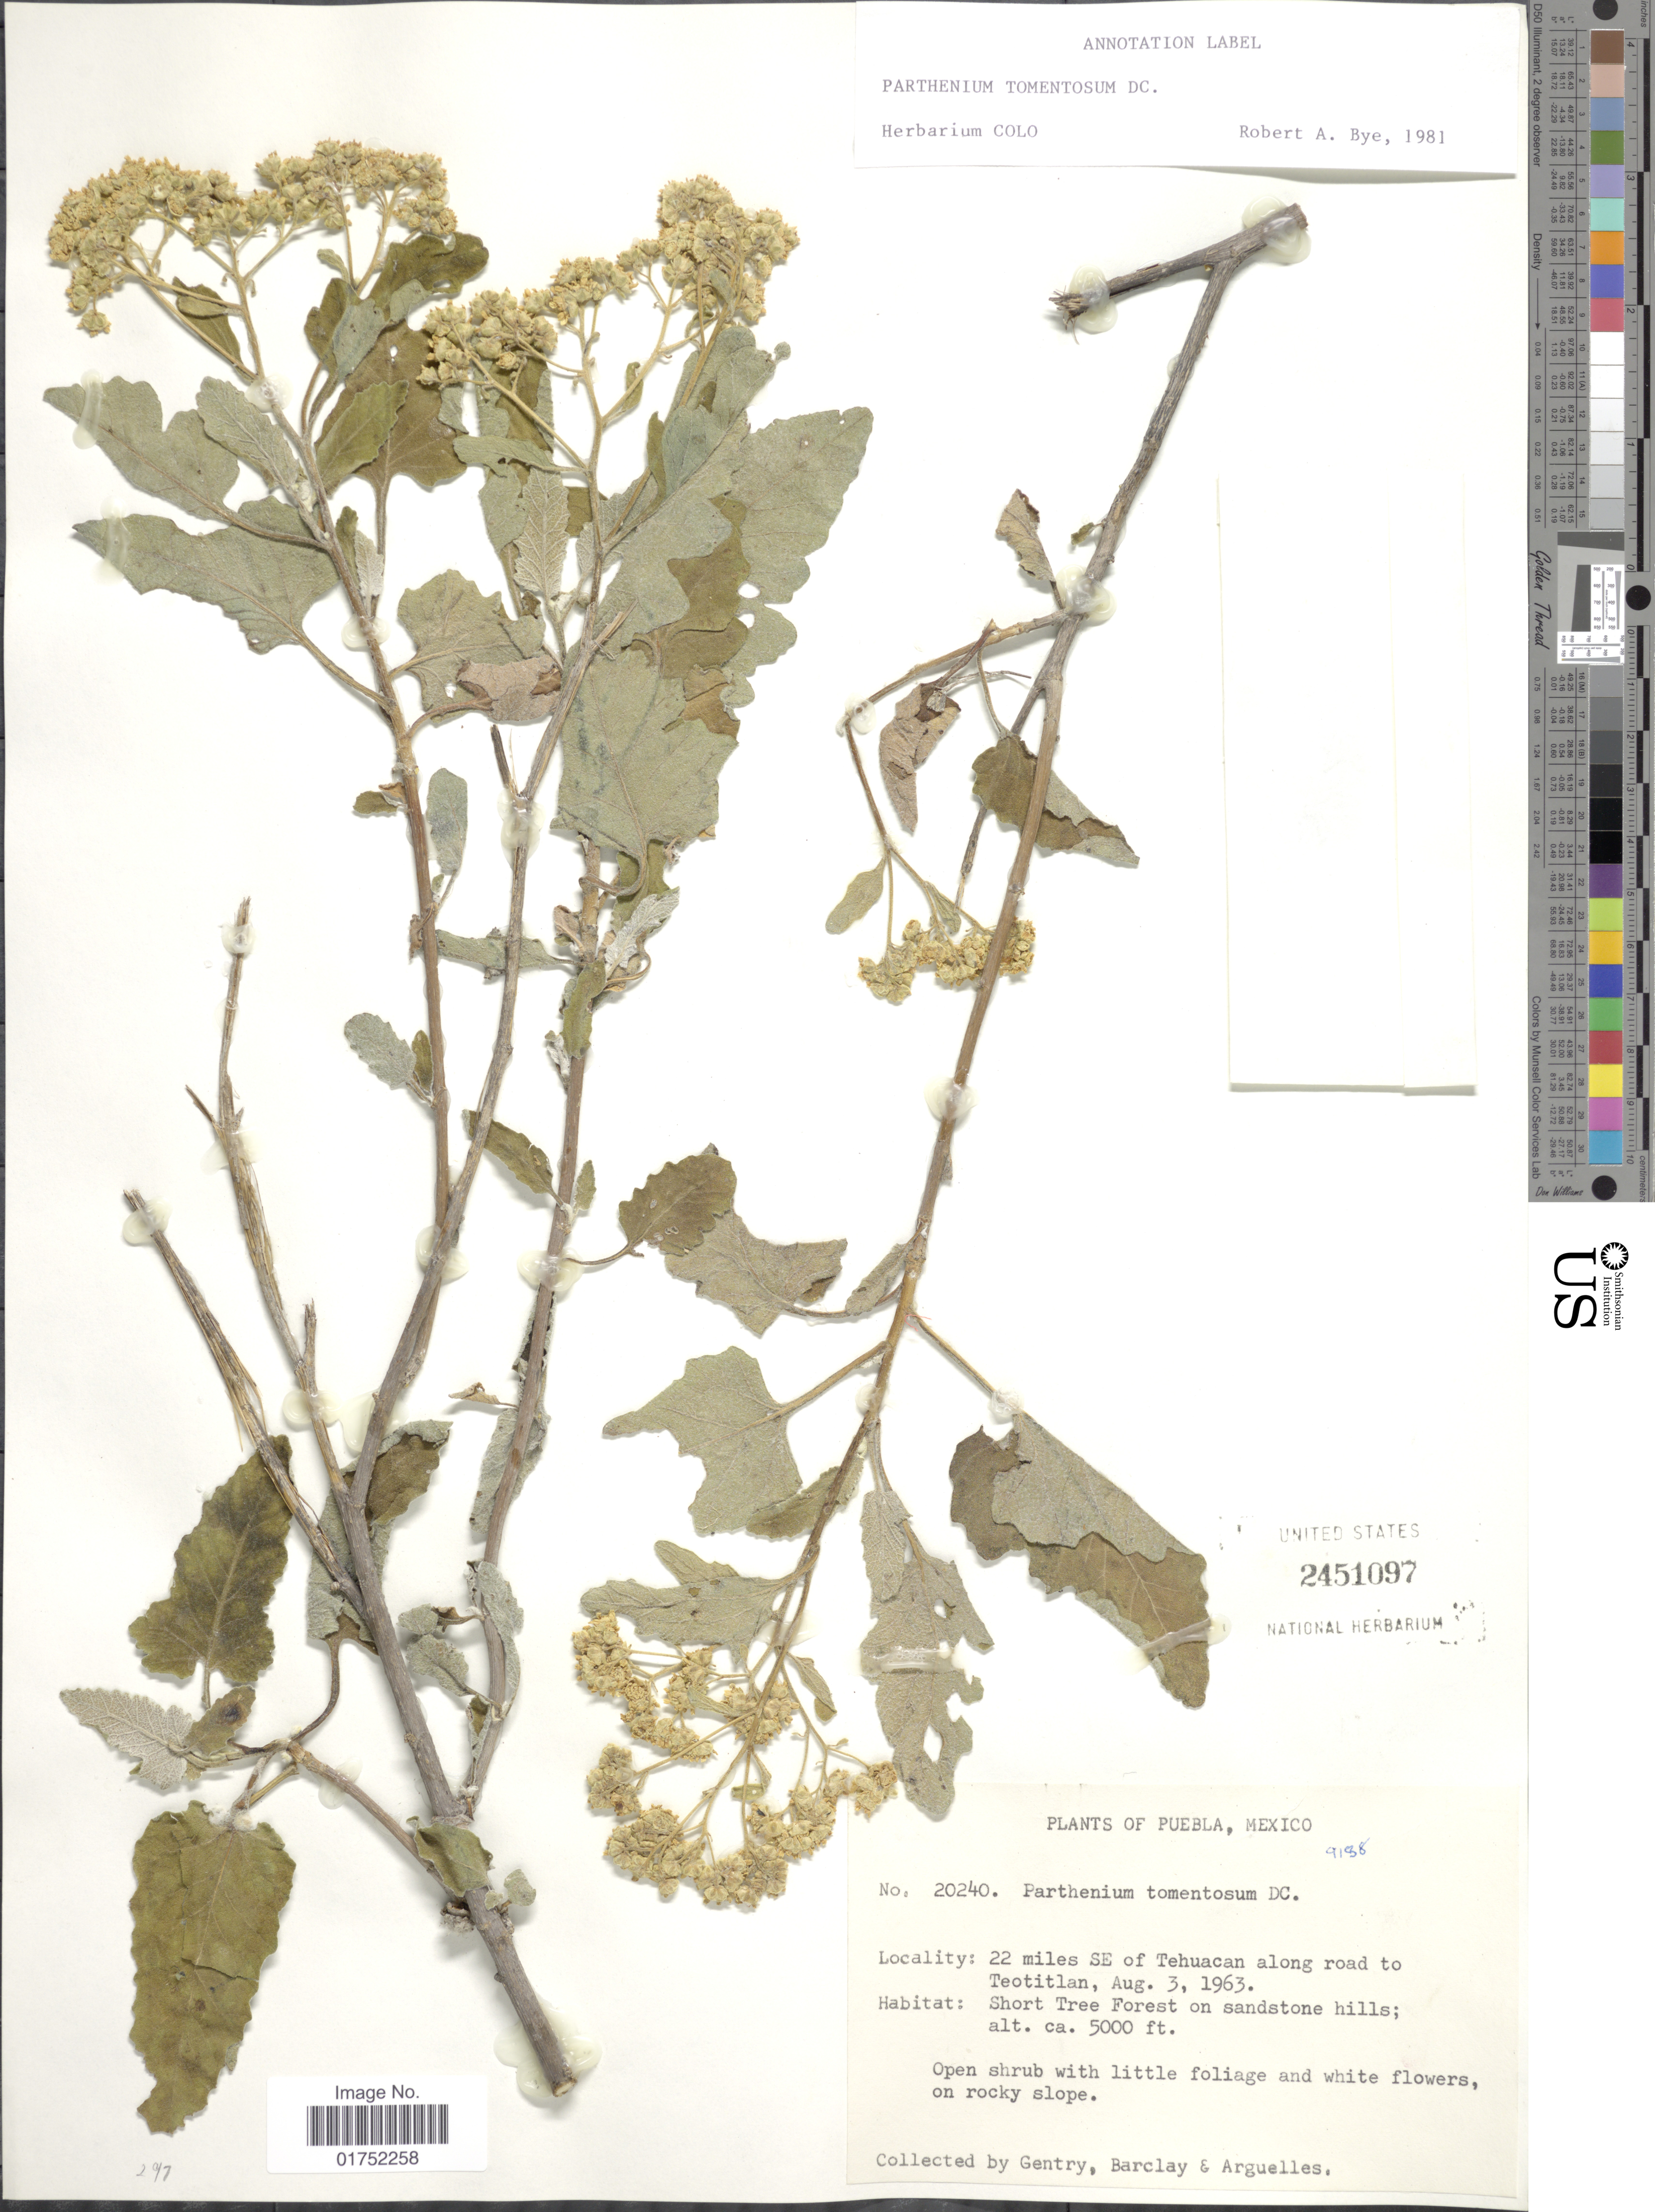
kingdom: Plantae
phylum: Tracheophyta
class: Magnoliopsida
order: Asterales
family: Asteraceae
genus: Parthenium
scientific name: Parthenium tomentosum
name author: DC.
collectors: Gentry, --, -- Barclay & Arguelles, --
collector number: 20240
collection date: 1963-08-03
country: Mexico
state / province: Puebla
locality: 22 miles SE of Tehuacan along road to Teotitlan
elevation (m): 1524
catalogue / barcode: US 2451097